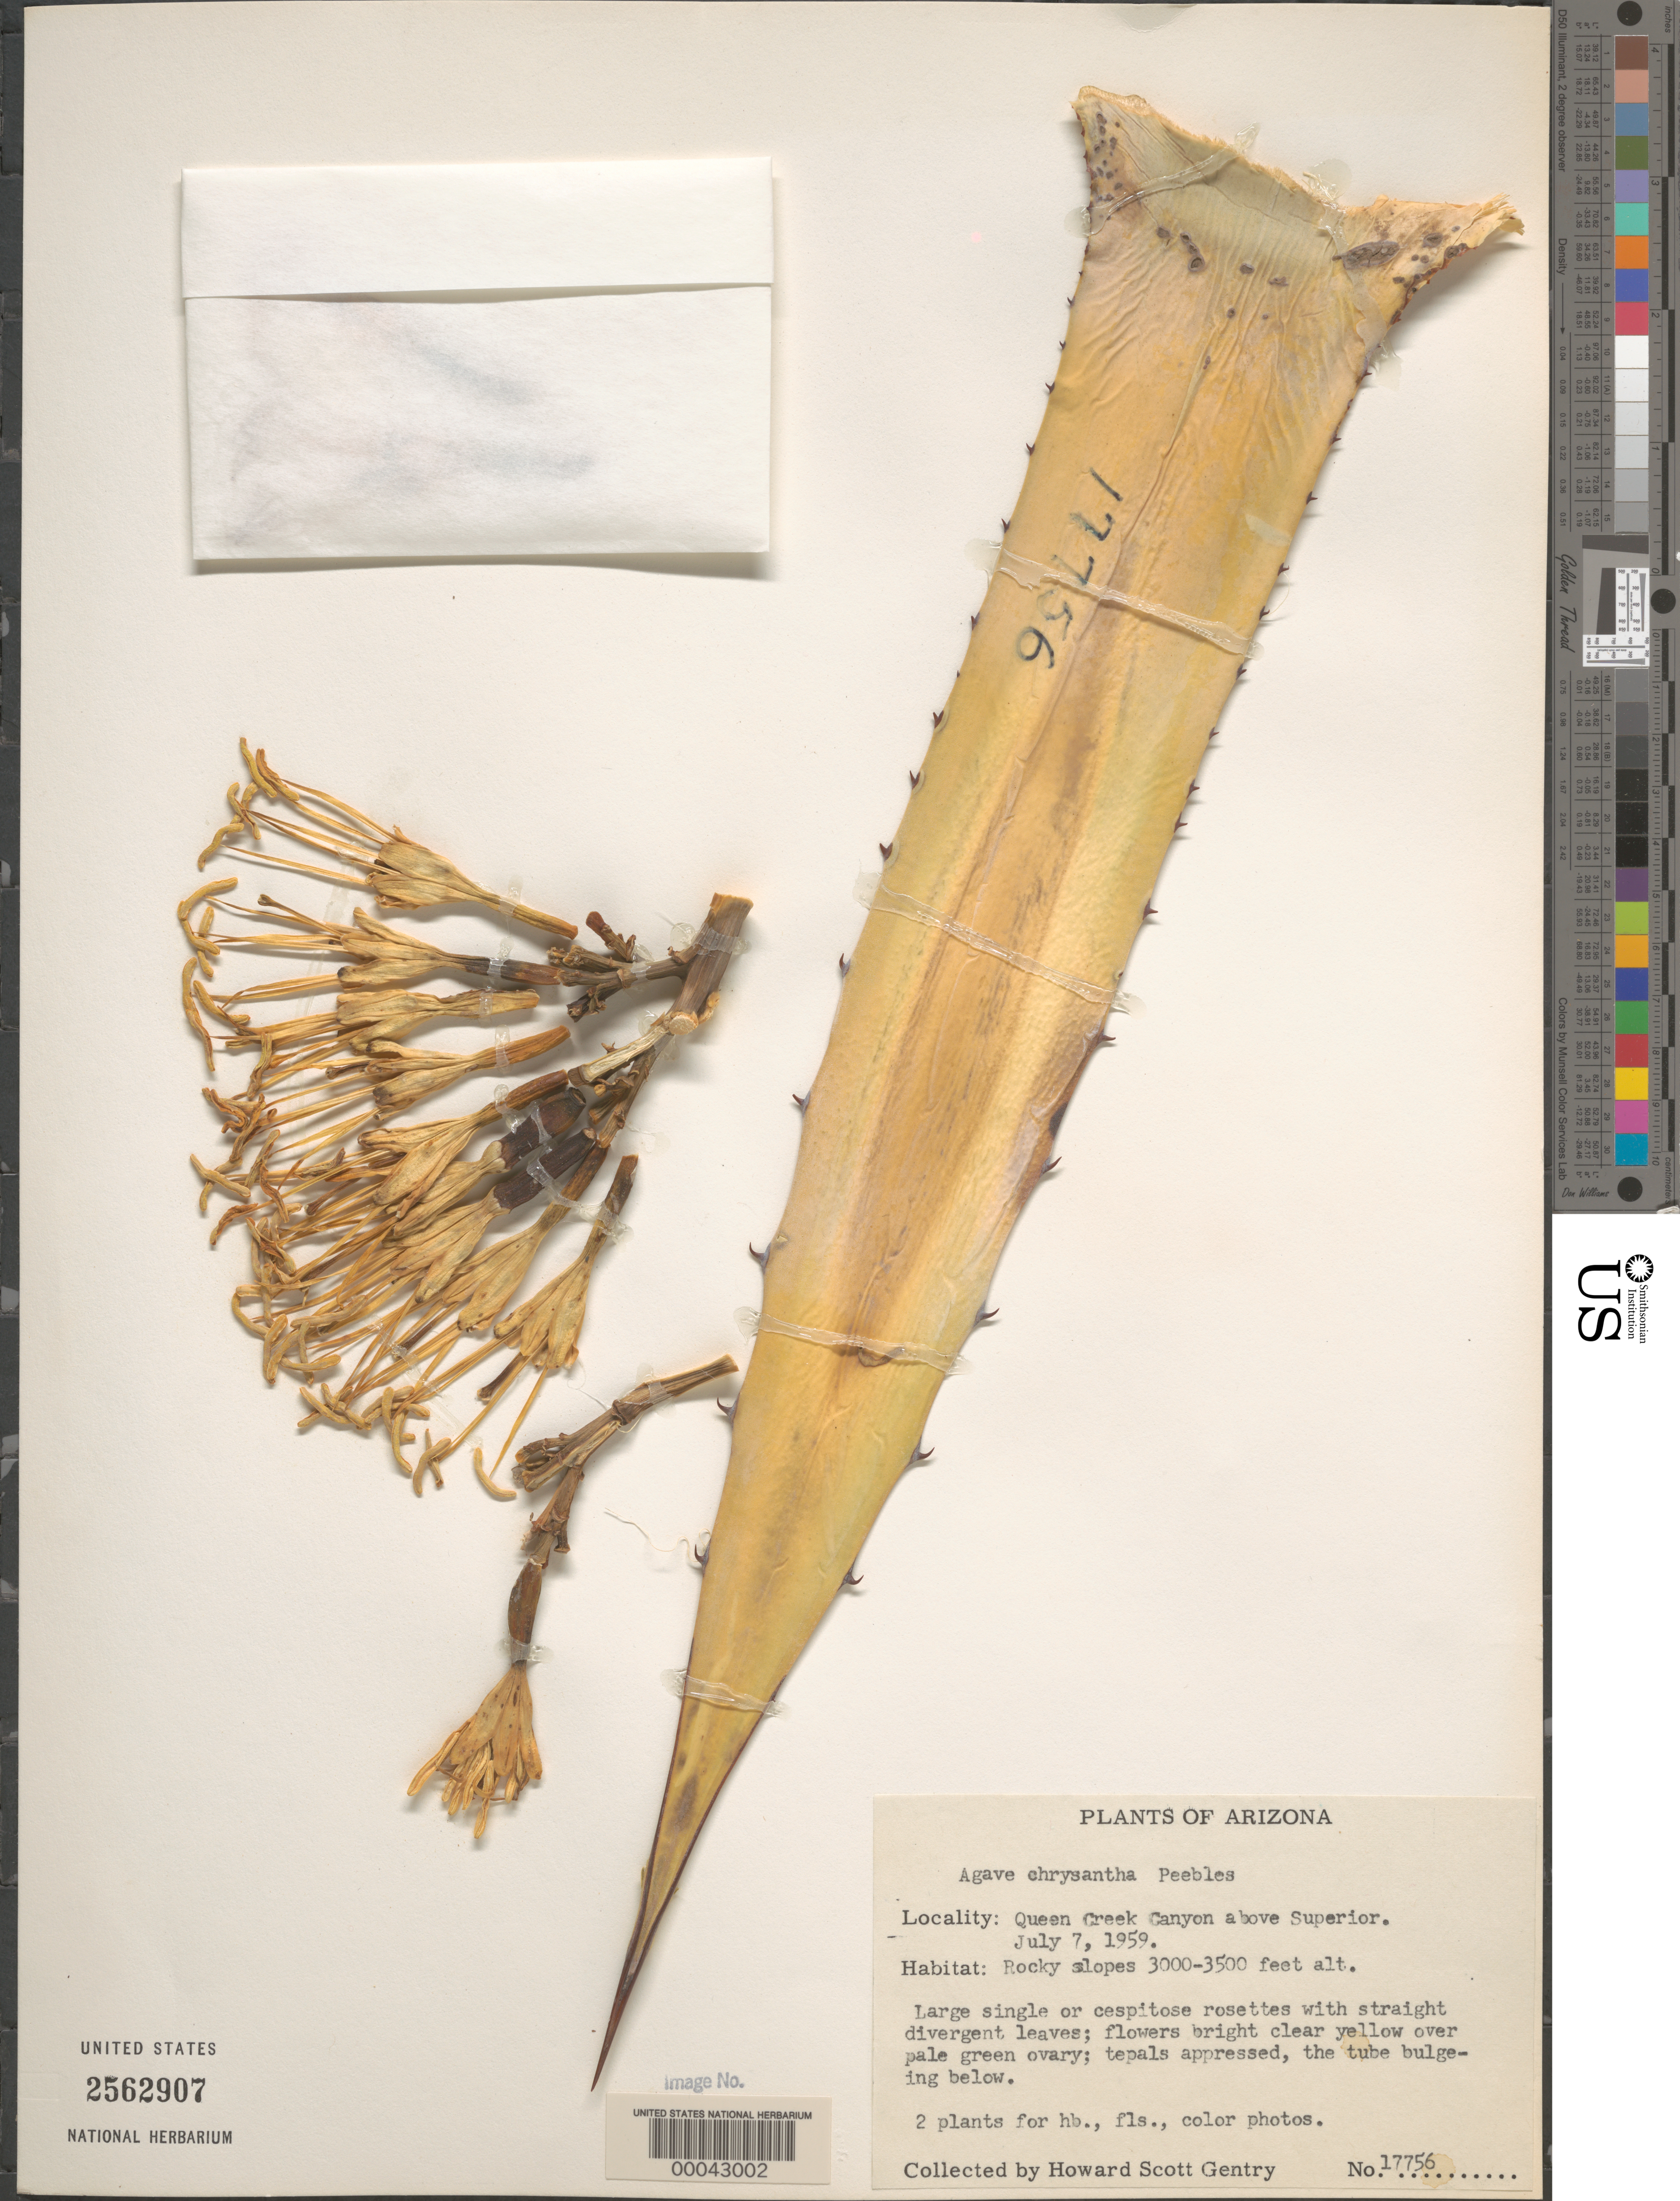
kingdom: Plantae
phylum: Tracheophyta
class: Liliopsida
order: Asparagales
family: Asparagaceae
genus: Agave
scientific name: Agave chrysantha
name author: Peebles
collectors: H. S. Gentry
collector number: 17756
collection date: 1959-07-07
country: United States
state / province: Arizona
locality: Queen Creek Canyon above Superior.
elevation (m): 914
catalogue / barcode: US 2562907